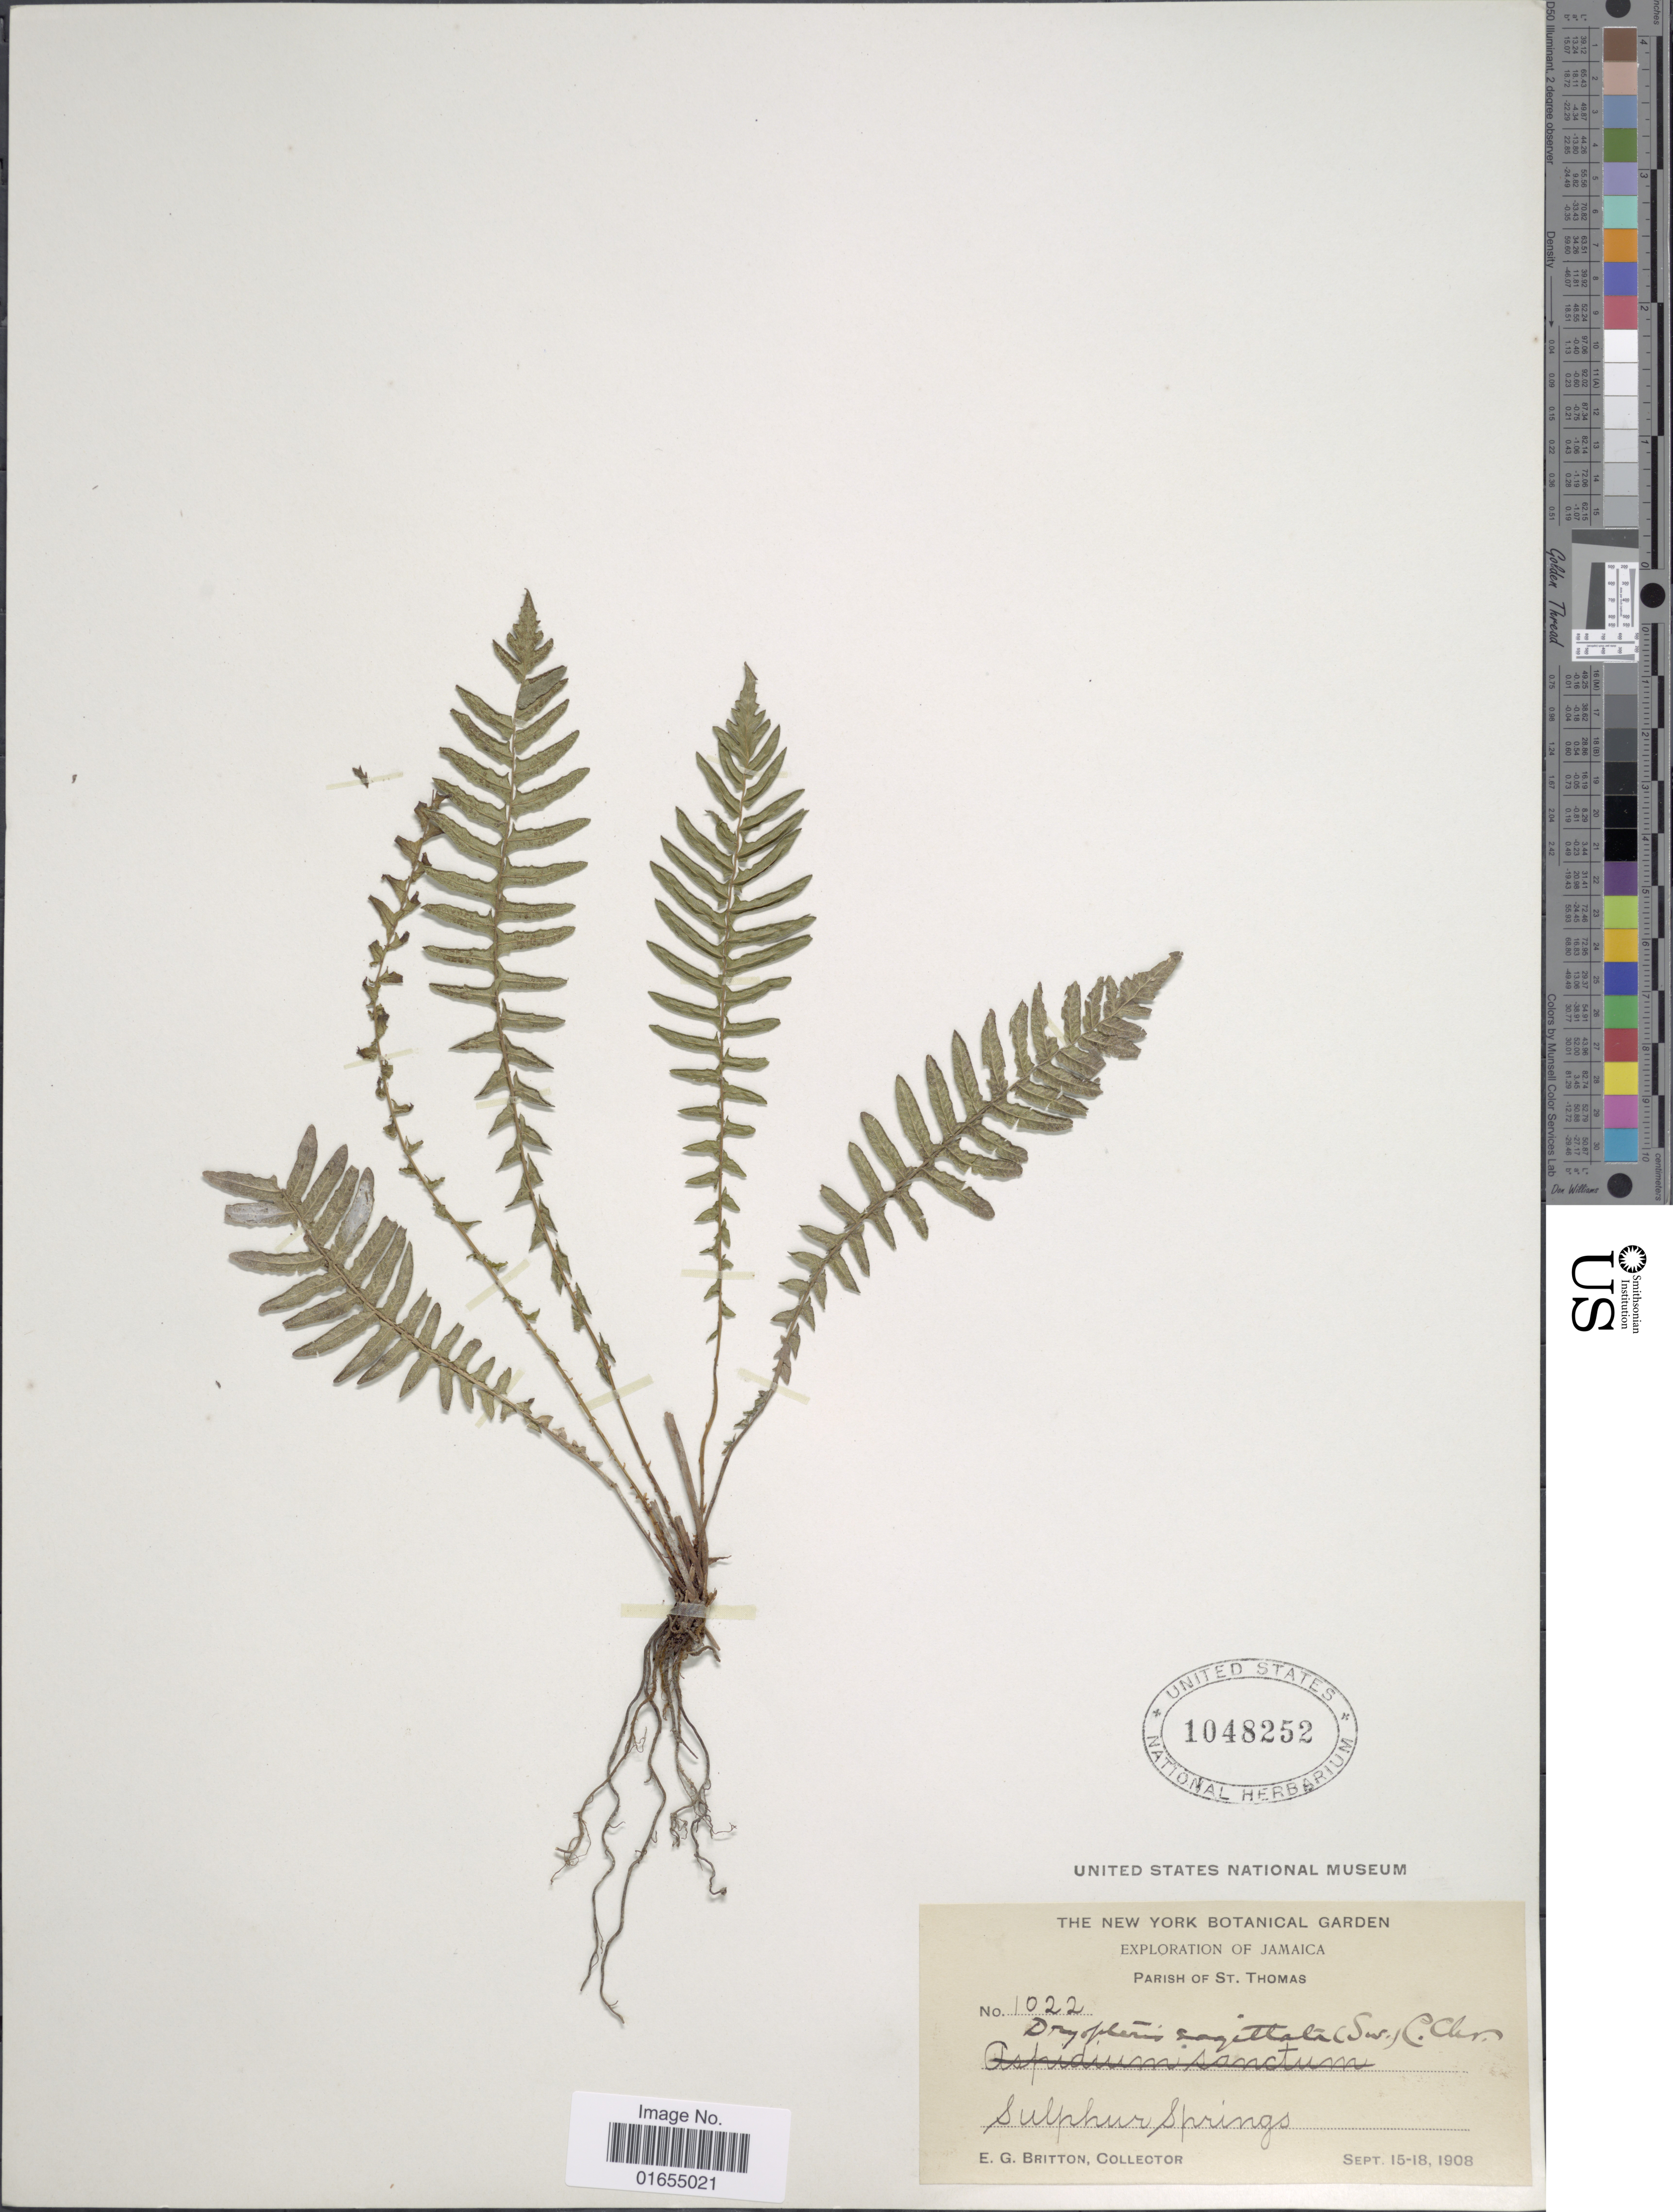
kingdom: Plantae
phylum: Tracheophyta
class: Polypodiopsida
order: Polypodiales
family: Thelypteridaceae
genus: Goniopteris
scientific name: Goniopteris sagittata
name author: (Sw.) Pic. Serm.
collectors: E. G. Britton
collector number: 1022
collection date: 1908-09-15/1908-09-18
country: Jamaica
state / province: Saint Thomas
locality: Sulphur Springs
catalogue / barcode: US 1048252